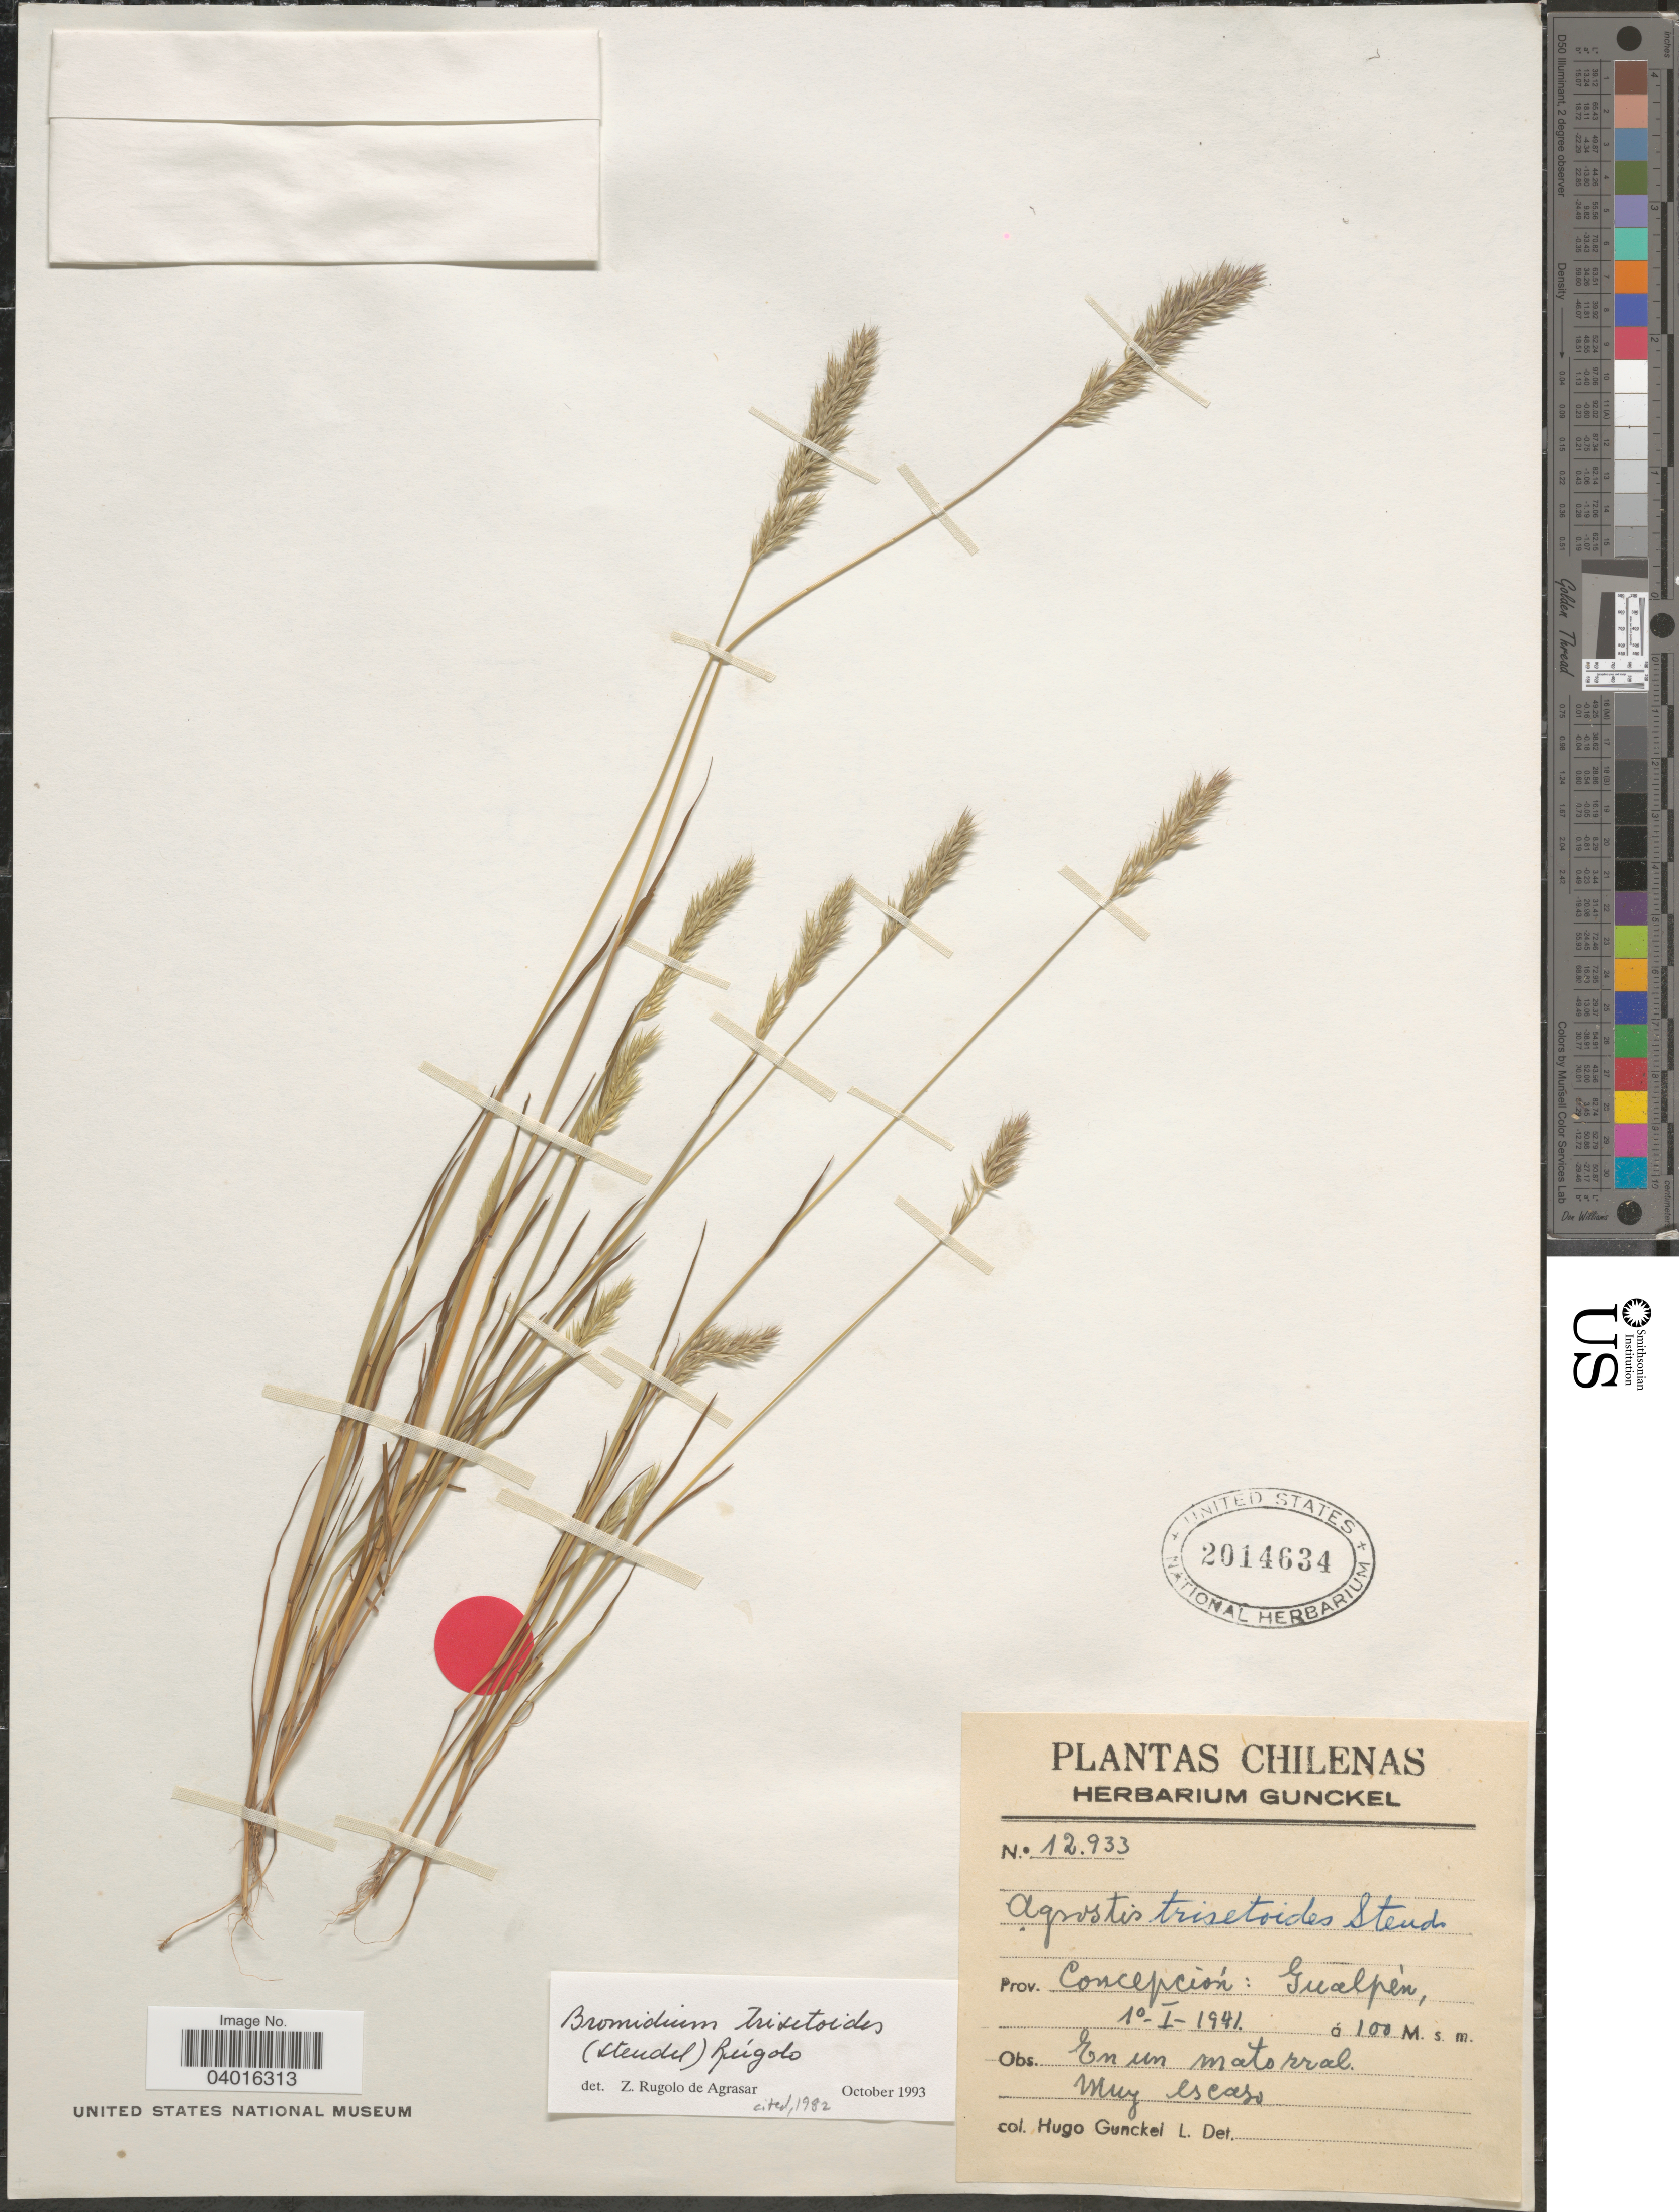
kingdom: Plantae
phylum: Tracheophyta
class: Liliopsida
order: Poales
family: Poaceae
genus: Bromidium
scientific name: Bromidium trisetoides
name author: (Steud.) Rúgolo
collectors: H. Gunckel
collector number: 12933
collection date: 1941-01-10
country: Chile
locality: Prov. Concepción: Gualpén.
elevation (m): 100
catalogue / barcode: US 2014634